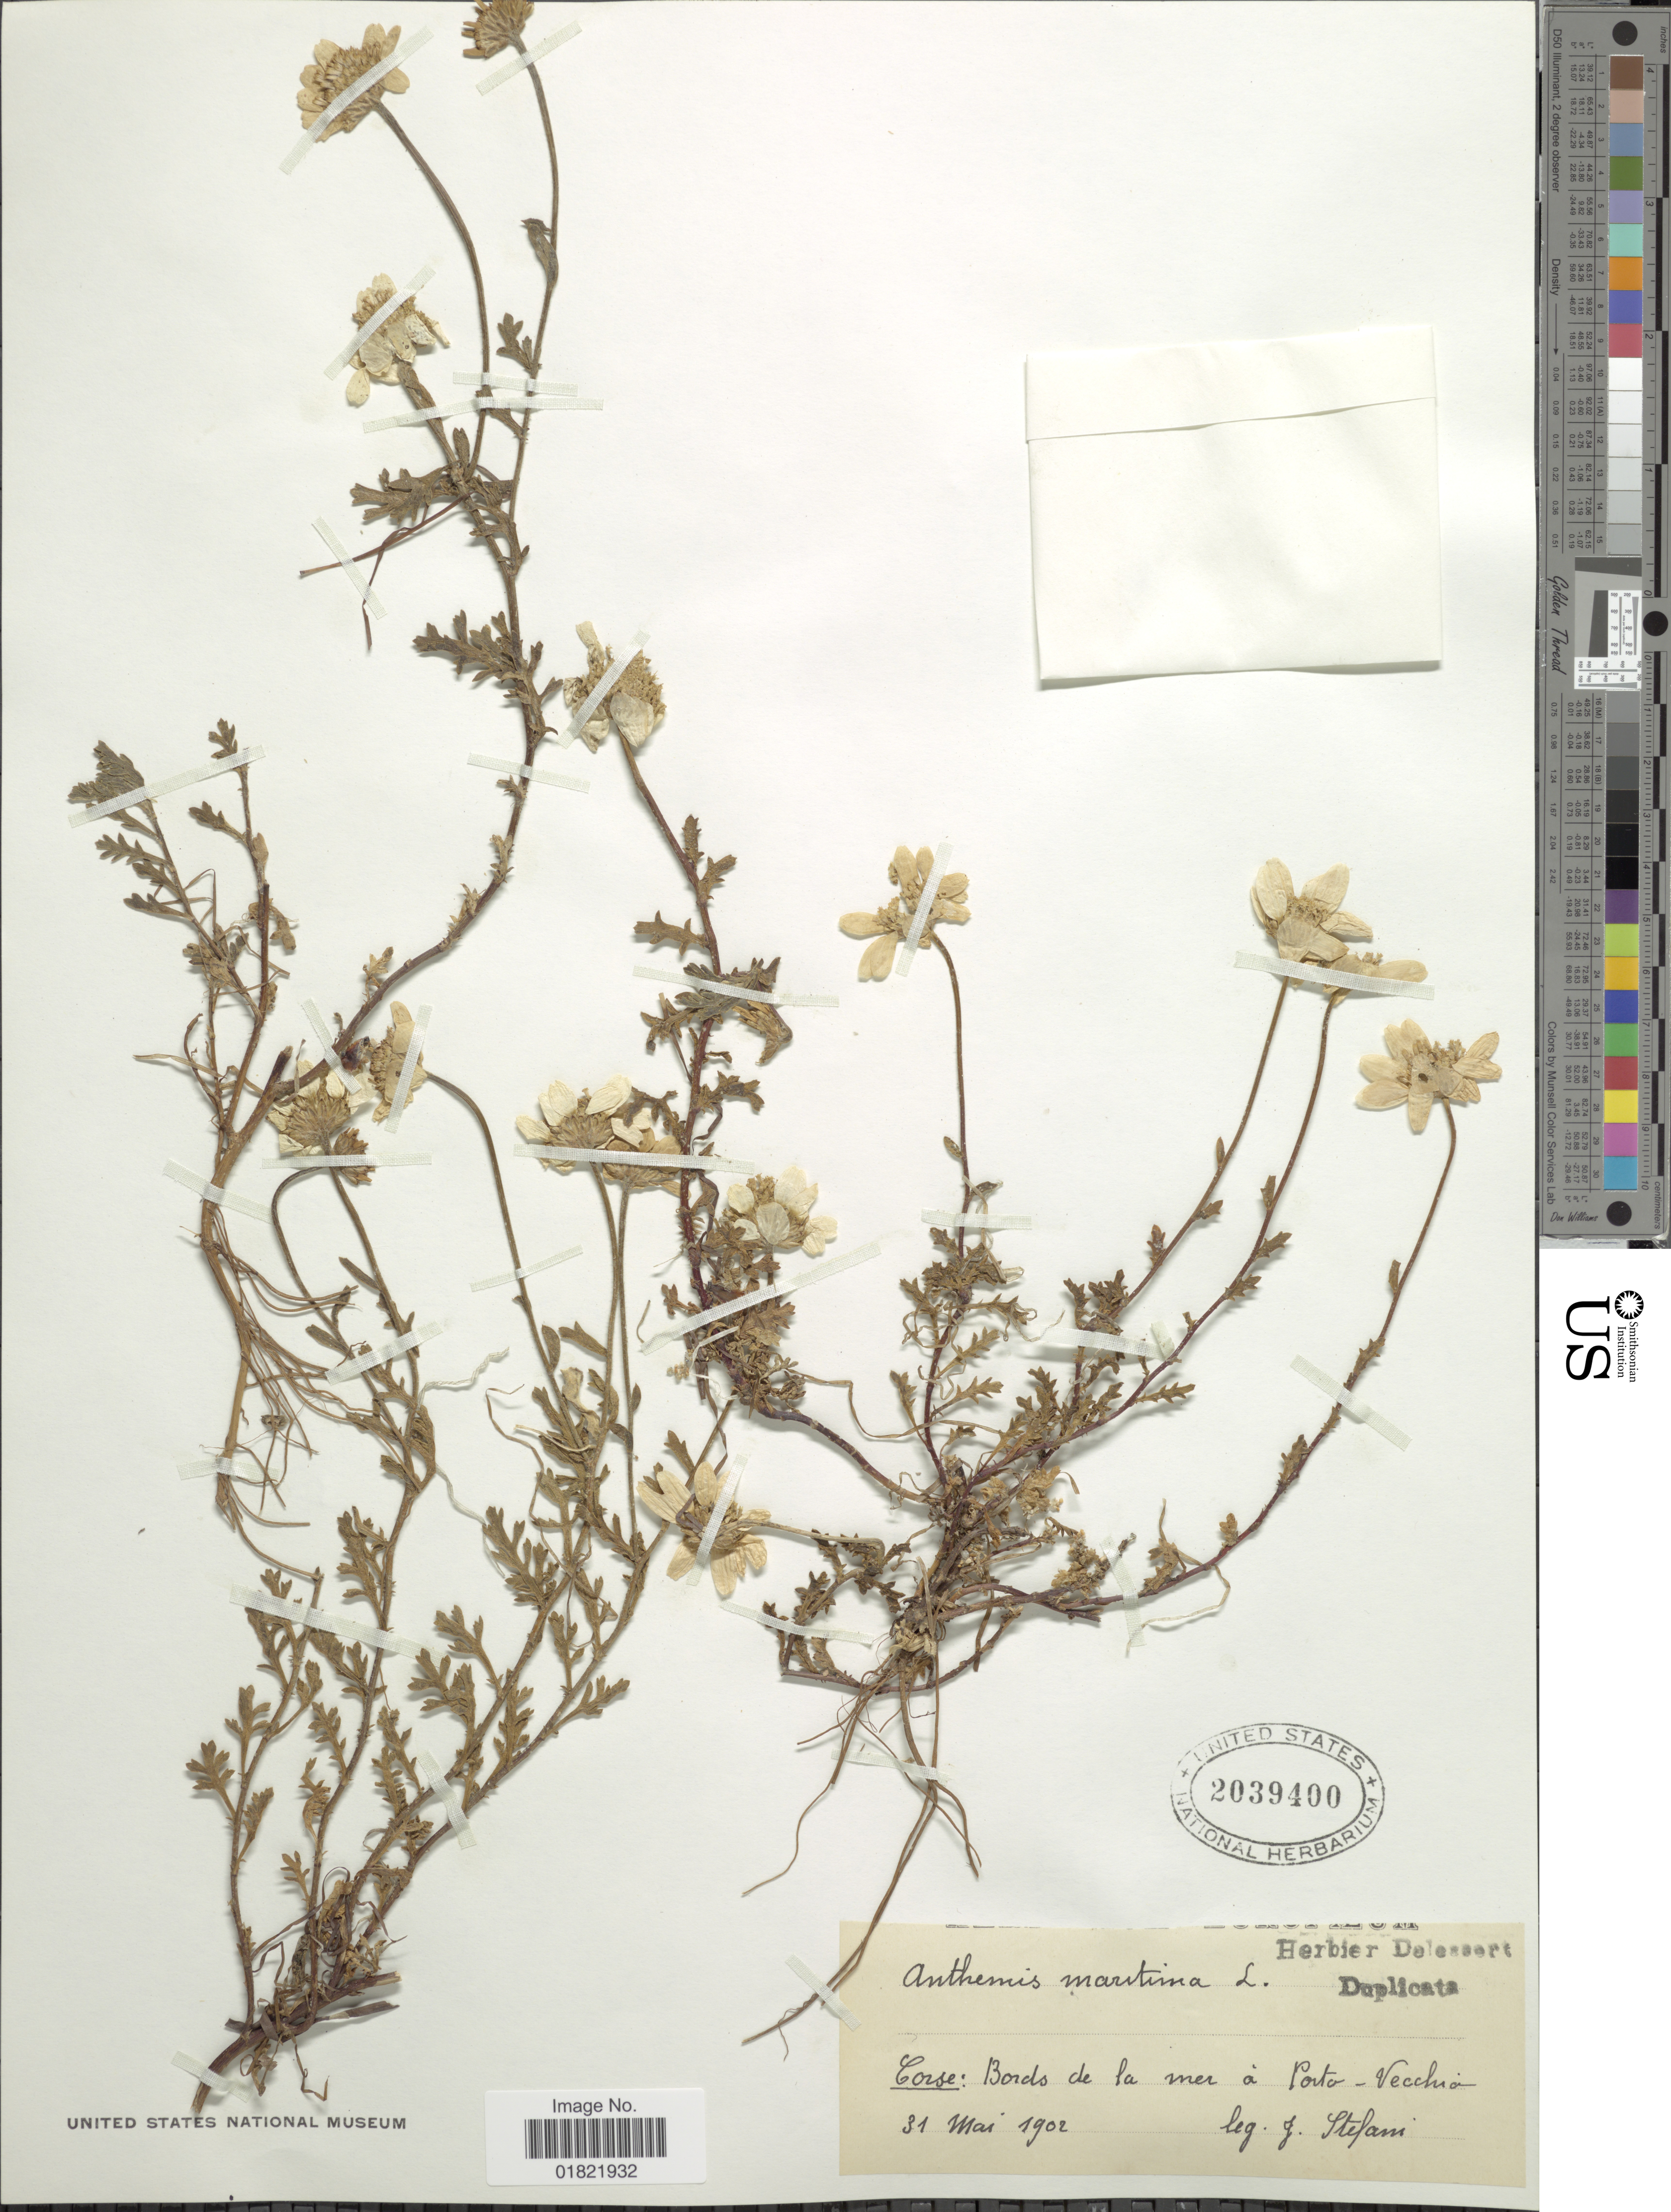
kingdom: Plantae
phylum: Tracheophyta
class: Magnoliopsida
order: Asterales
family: Asteraceae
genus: Anthemis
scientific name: Anthemis maritima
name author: L.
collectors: J. Stefani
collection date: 1902-05-31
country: France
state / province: Corsica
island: Corse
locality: Bords de la mer a Porto-Vecchio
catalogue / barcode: US 2039400